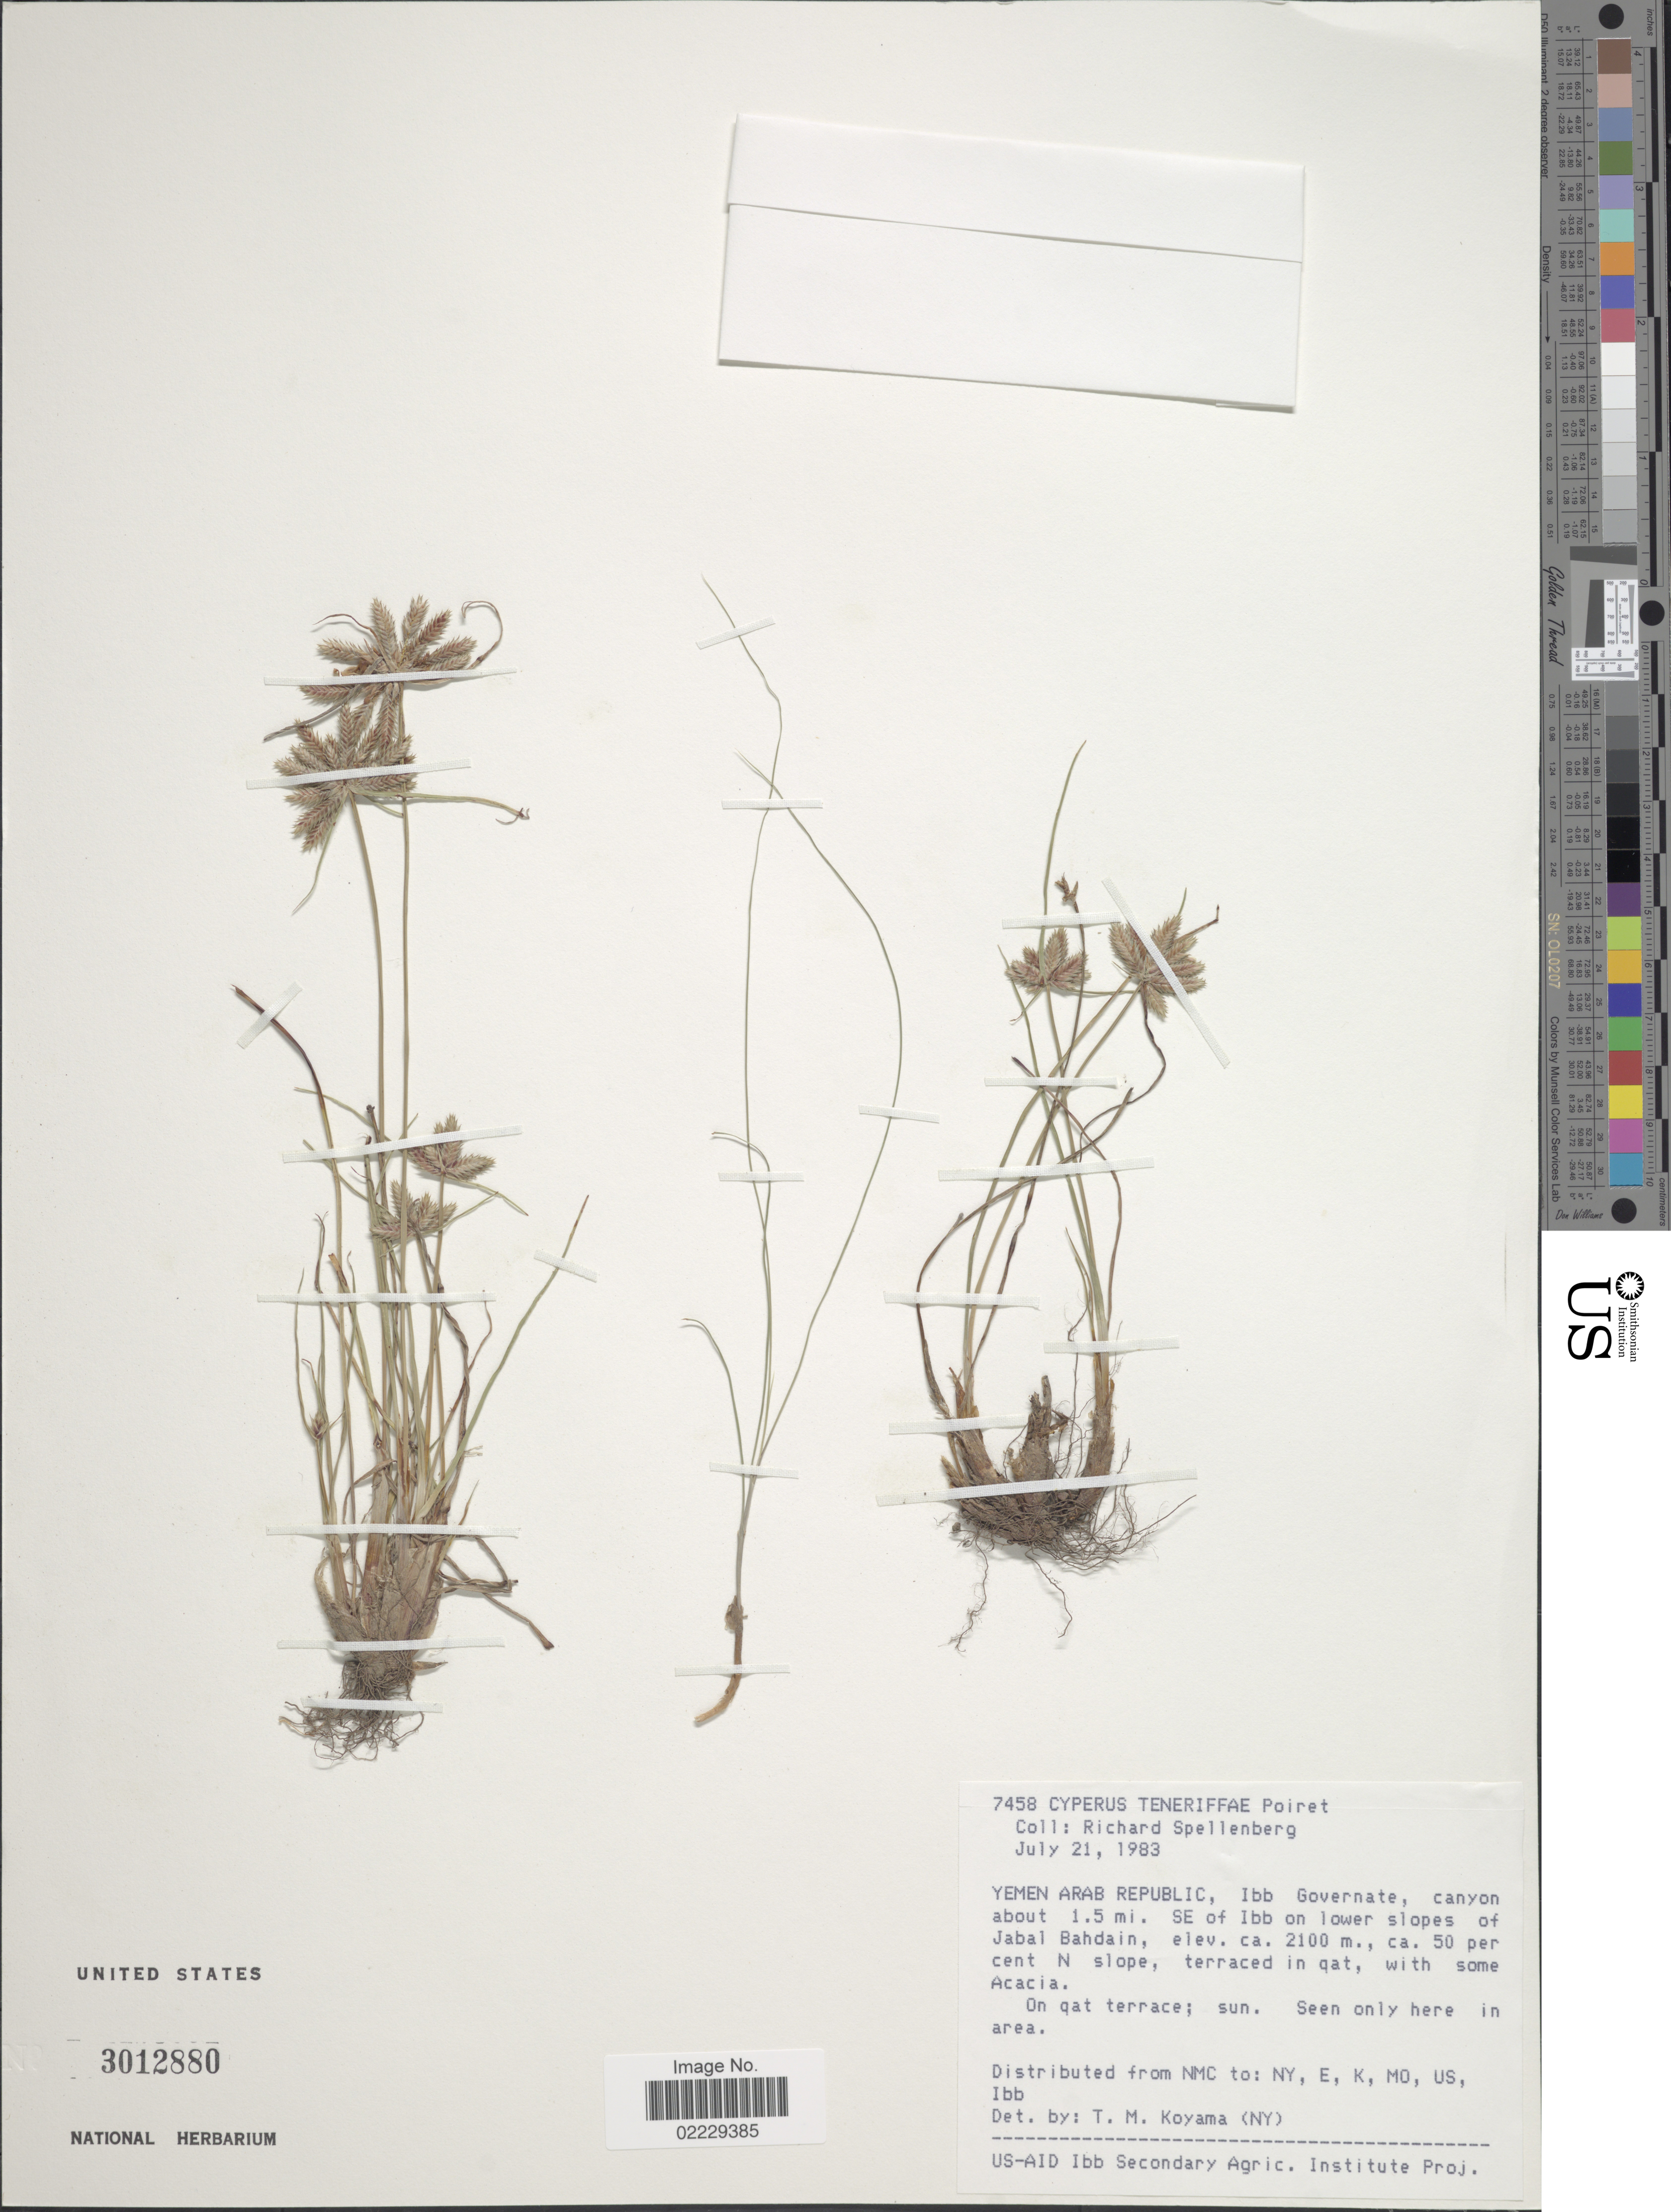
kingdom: Plantae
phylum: Tracheophyta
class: Liliopsida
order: Poales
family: Cyperaceae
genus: Cyperus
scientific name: Cyperus rubicundus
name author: Vahl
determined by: Strong, Mark T., (BOT), Smithsonian Institution - National Museum of Natural History (UNITED STATES)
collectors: R. Spellenberg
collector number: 7458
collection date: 1983-07-21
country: Spain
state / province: Canarias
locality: Yemen Arab Republic, Ibb Governate, canyon about 1.5 mi. SE of Ibb on lower slopes of Jabal Bahdain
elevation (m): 2100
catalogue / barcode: US 3012880